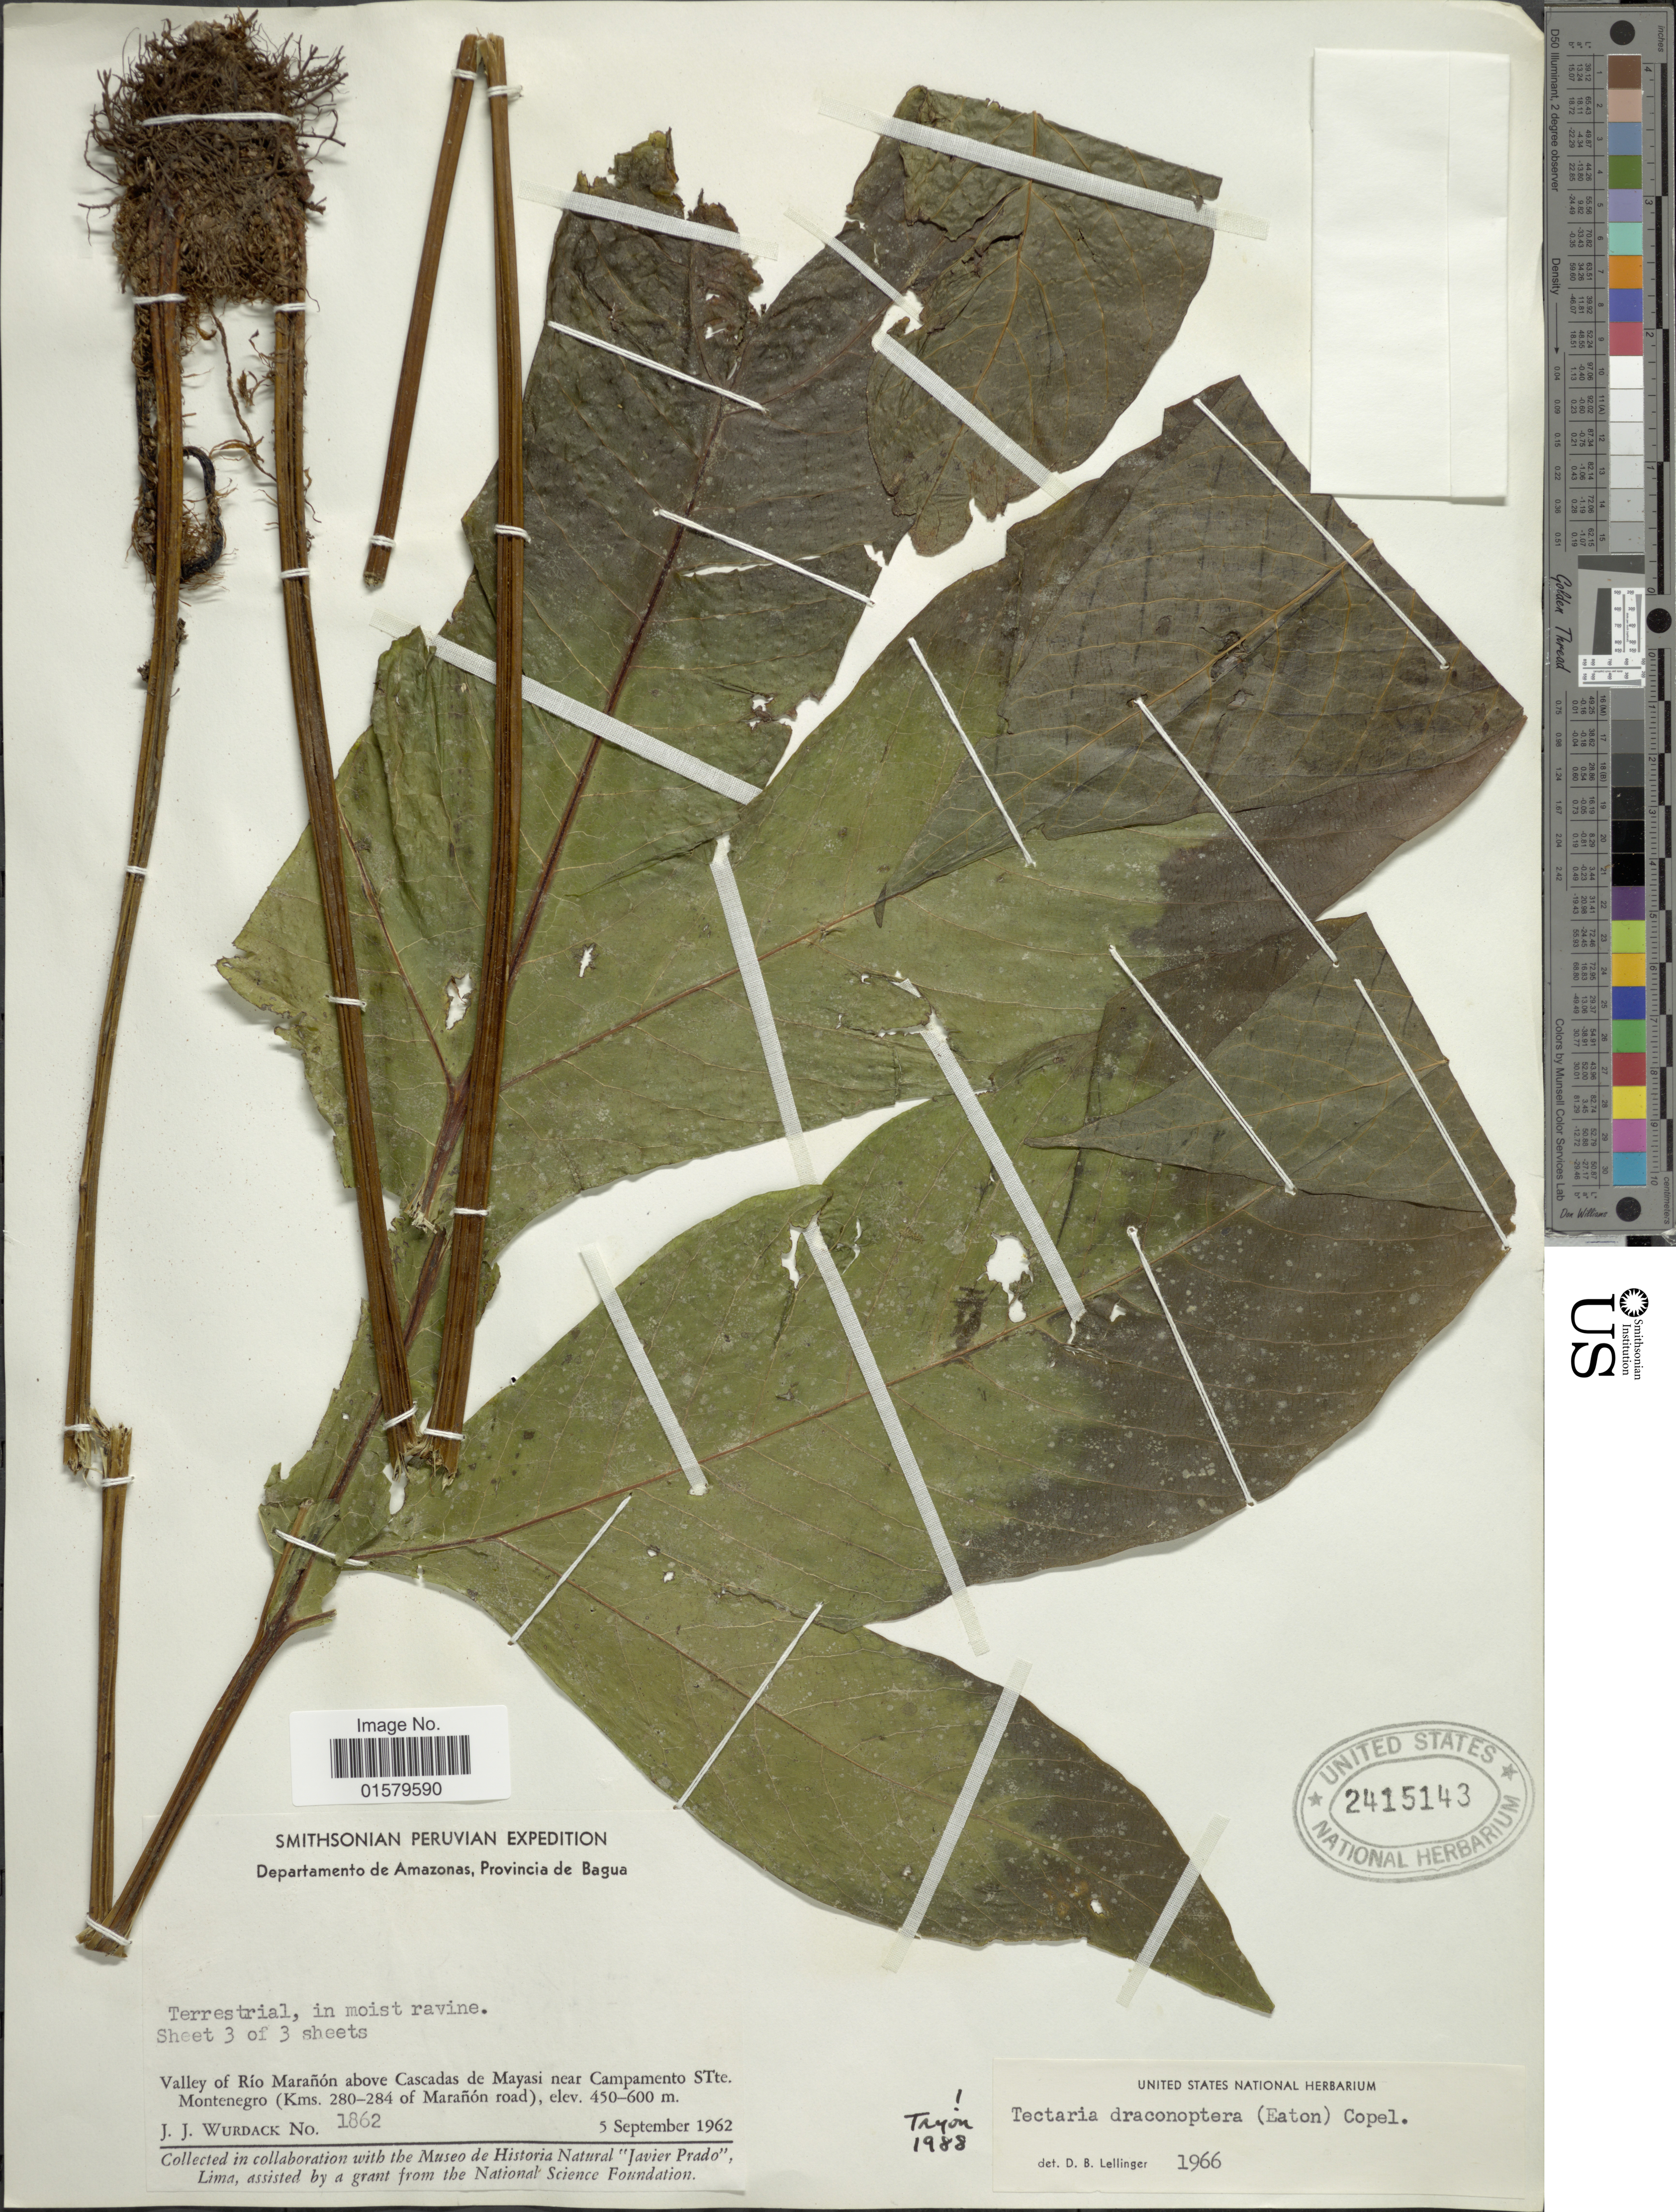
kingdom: Plantae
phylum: Tracheophyta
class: Polypodiopsida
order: Polypodiales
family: Tectariaceae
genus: Tectaria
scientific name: Tectaria draconoptera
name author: (D.C. Eaton) Copel.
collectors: J. J. Wurdack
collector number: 1862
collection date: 1962-09-05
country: Peru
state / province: Amazonas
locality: Provincia de Bagua, Valley of Rio Maranon above Cascadas de Mayasi near Campamento STte. Montenegro (Kms. 280-284 of Maranon road)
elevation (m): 450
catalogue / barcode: US 2415143